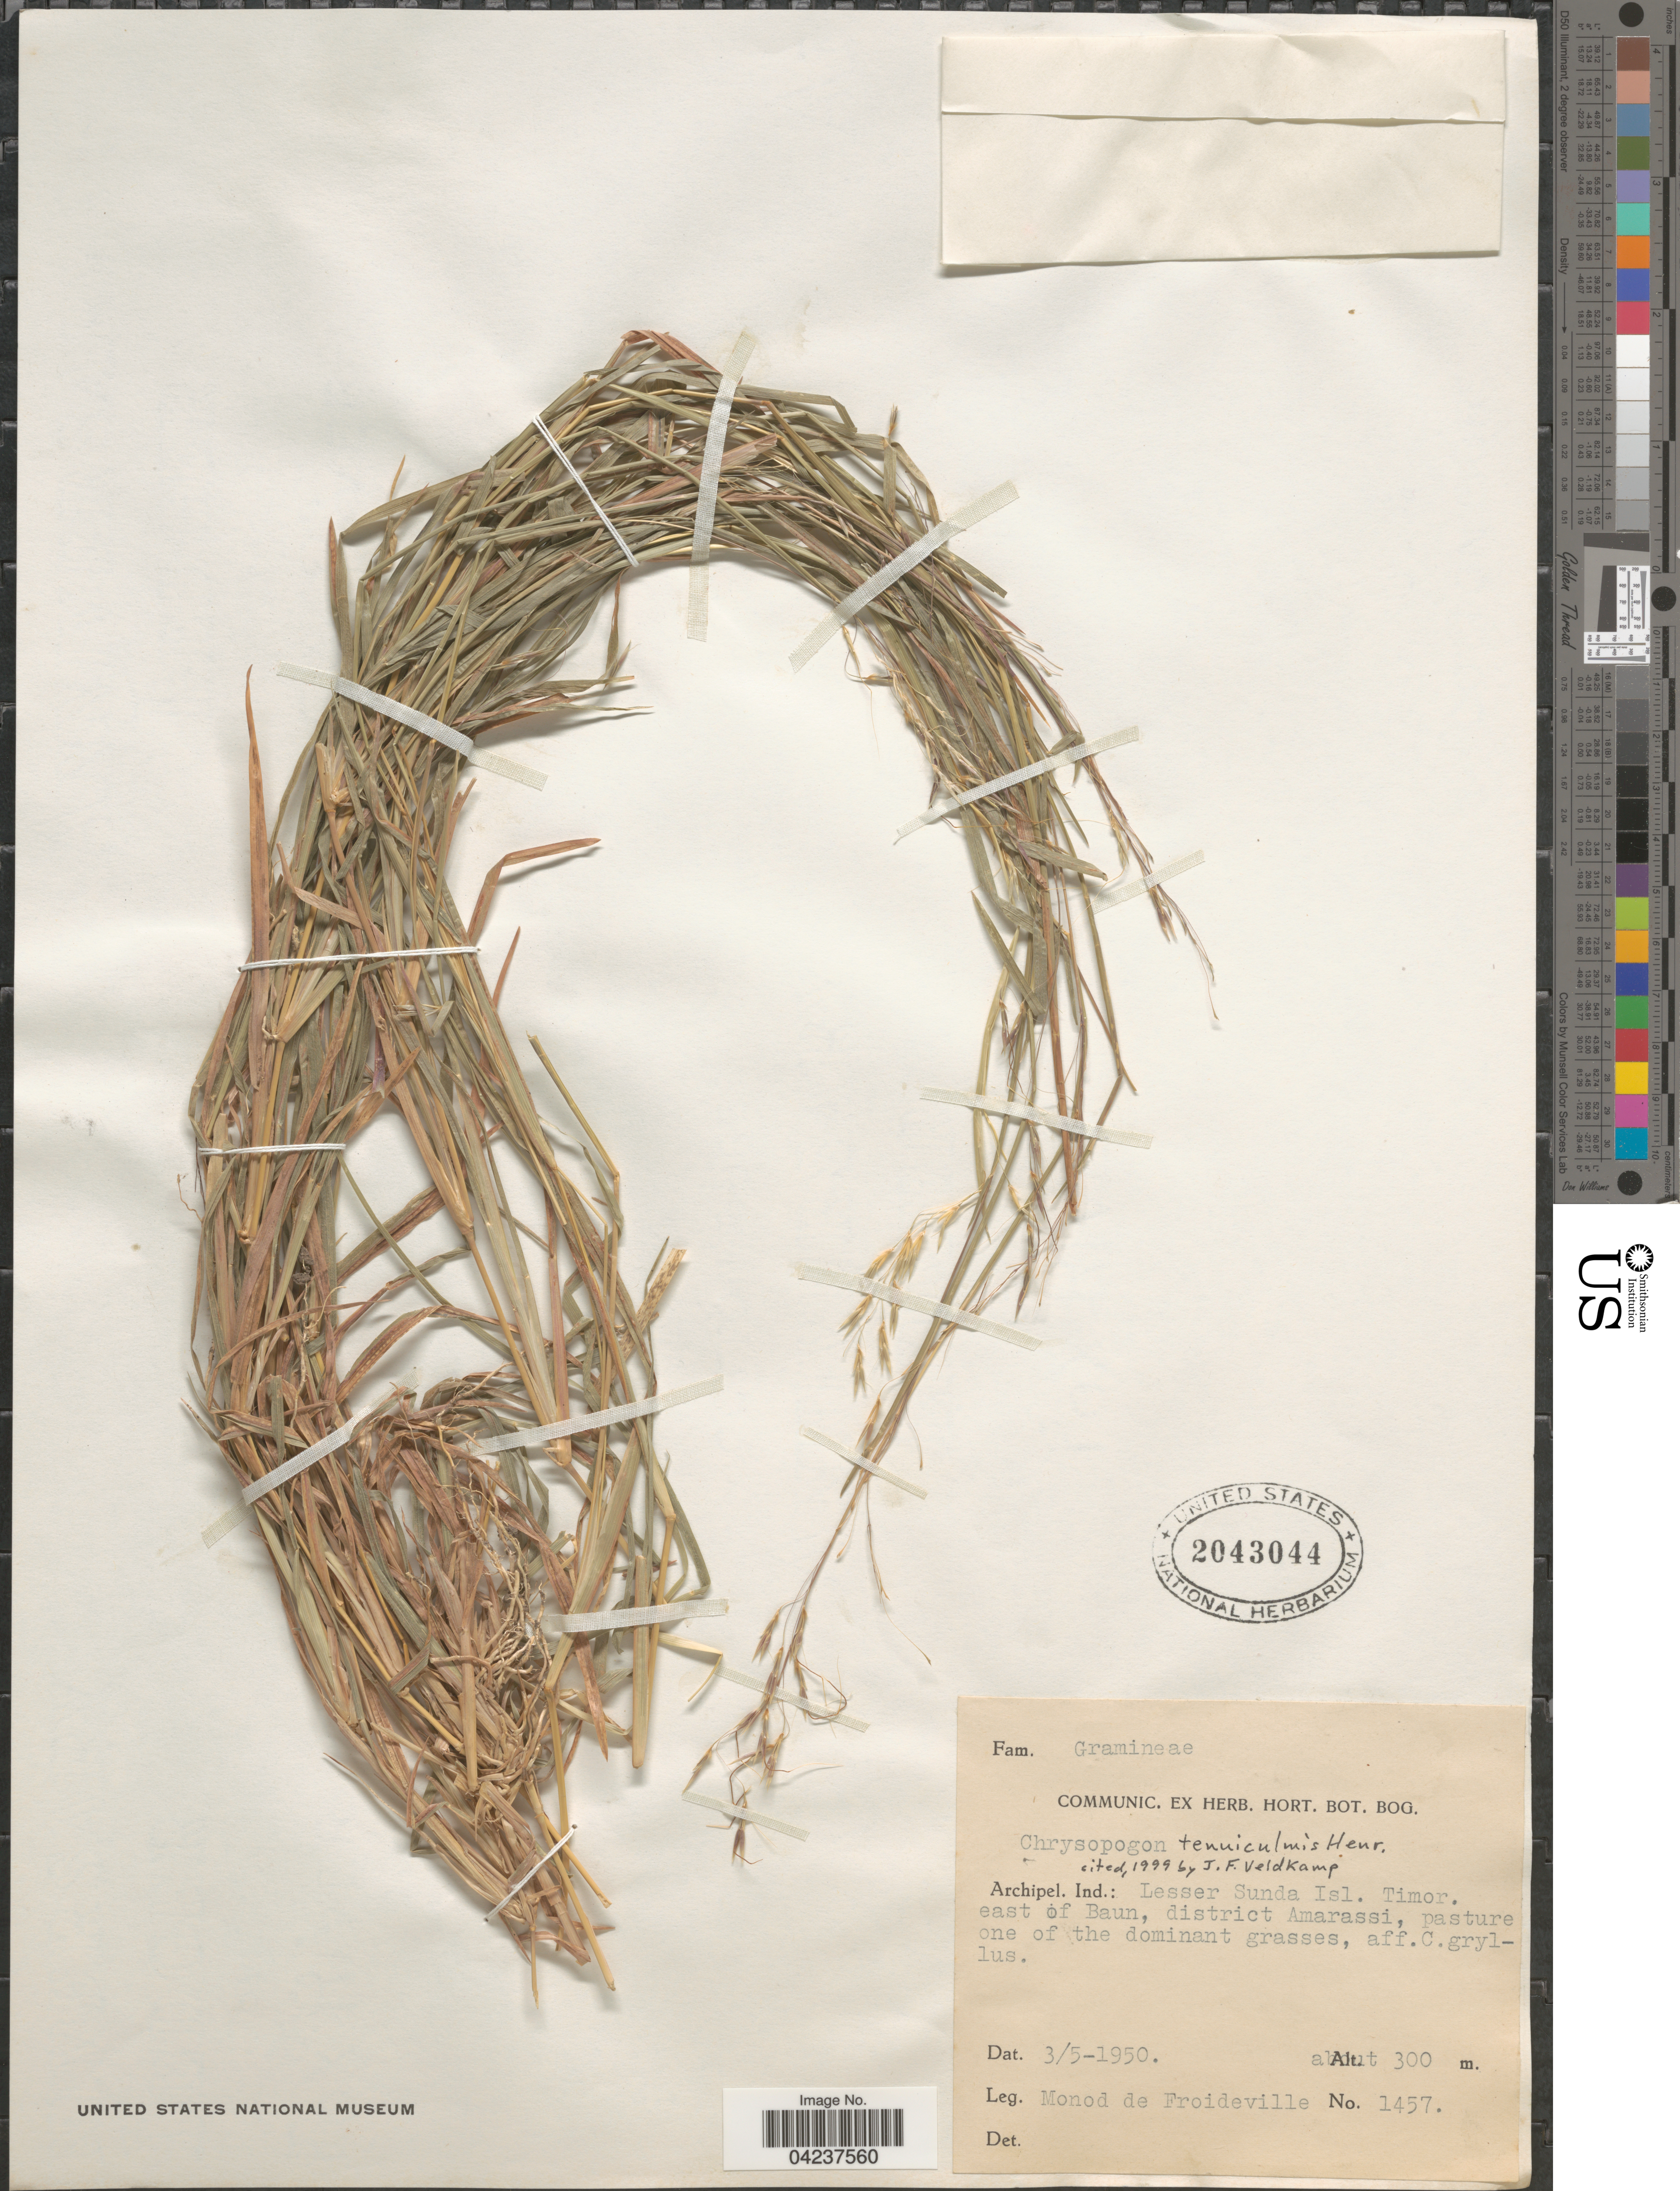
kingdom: Plantae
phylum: Tracheophyta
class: Liliopsida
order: Poales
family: Poaceae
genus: Chrysopogon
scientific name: Chrysopogon tenuiculmis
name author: Henr.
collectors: C. Monod de Froideville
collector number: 1457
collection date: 1950-05-03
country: Indonesia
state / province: Nusa Tenggara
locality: Archipel. Ind.: Lesser Sunda Isl. Timor. east of Baun, district Amarassi.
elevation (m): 300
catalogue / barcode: US 2043044